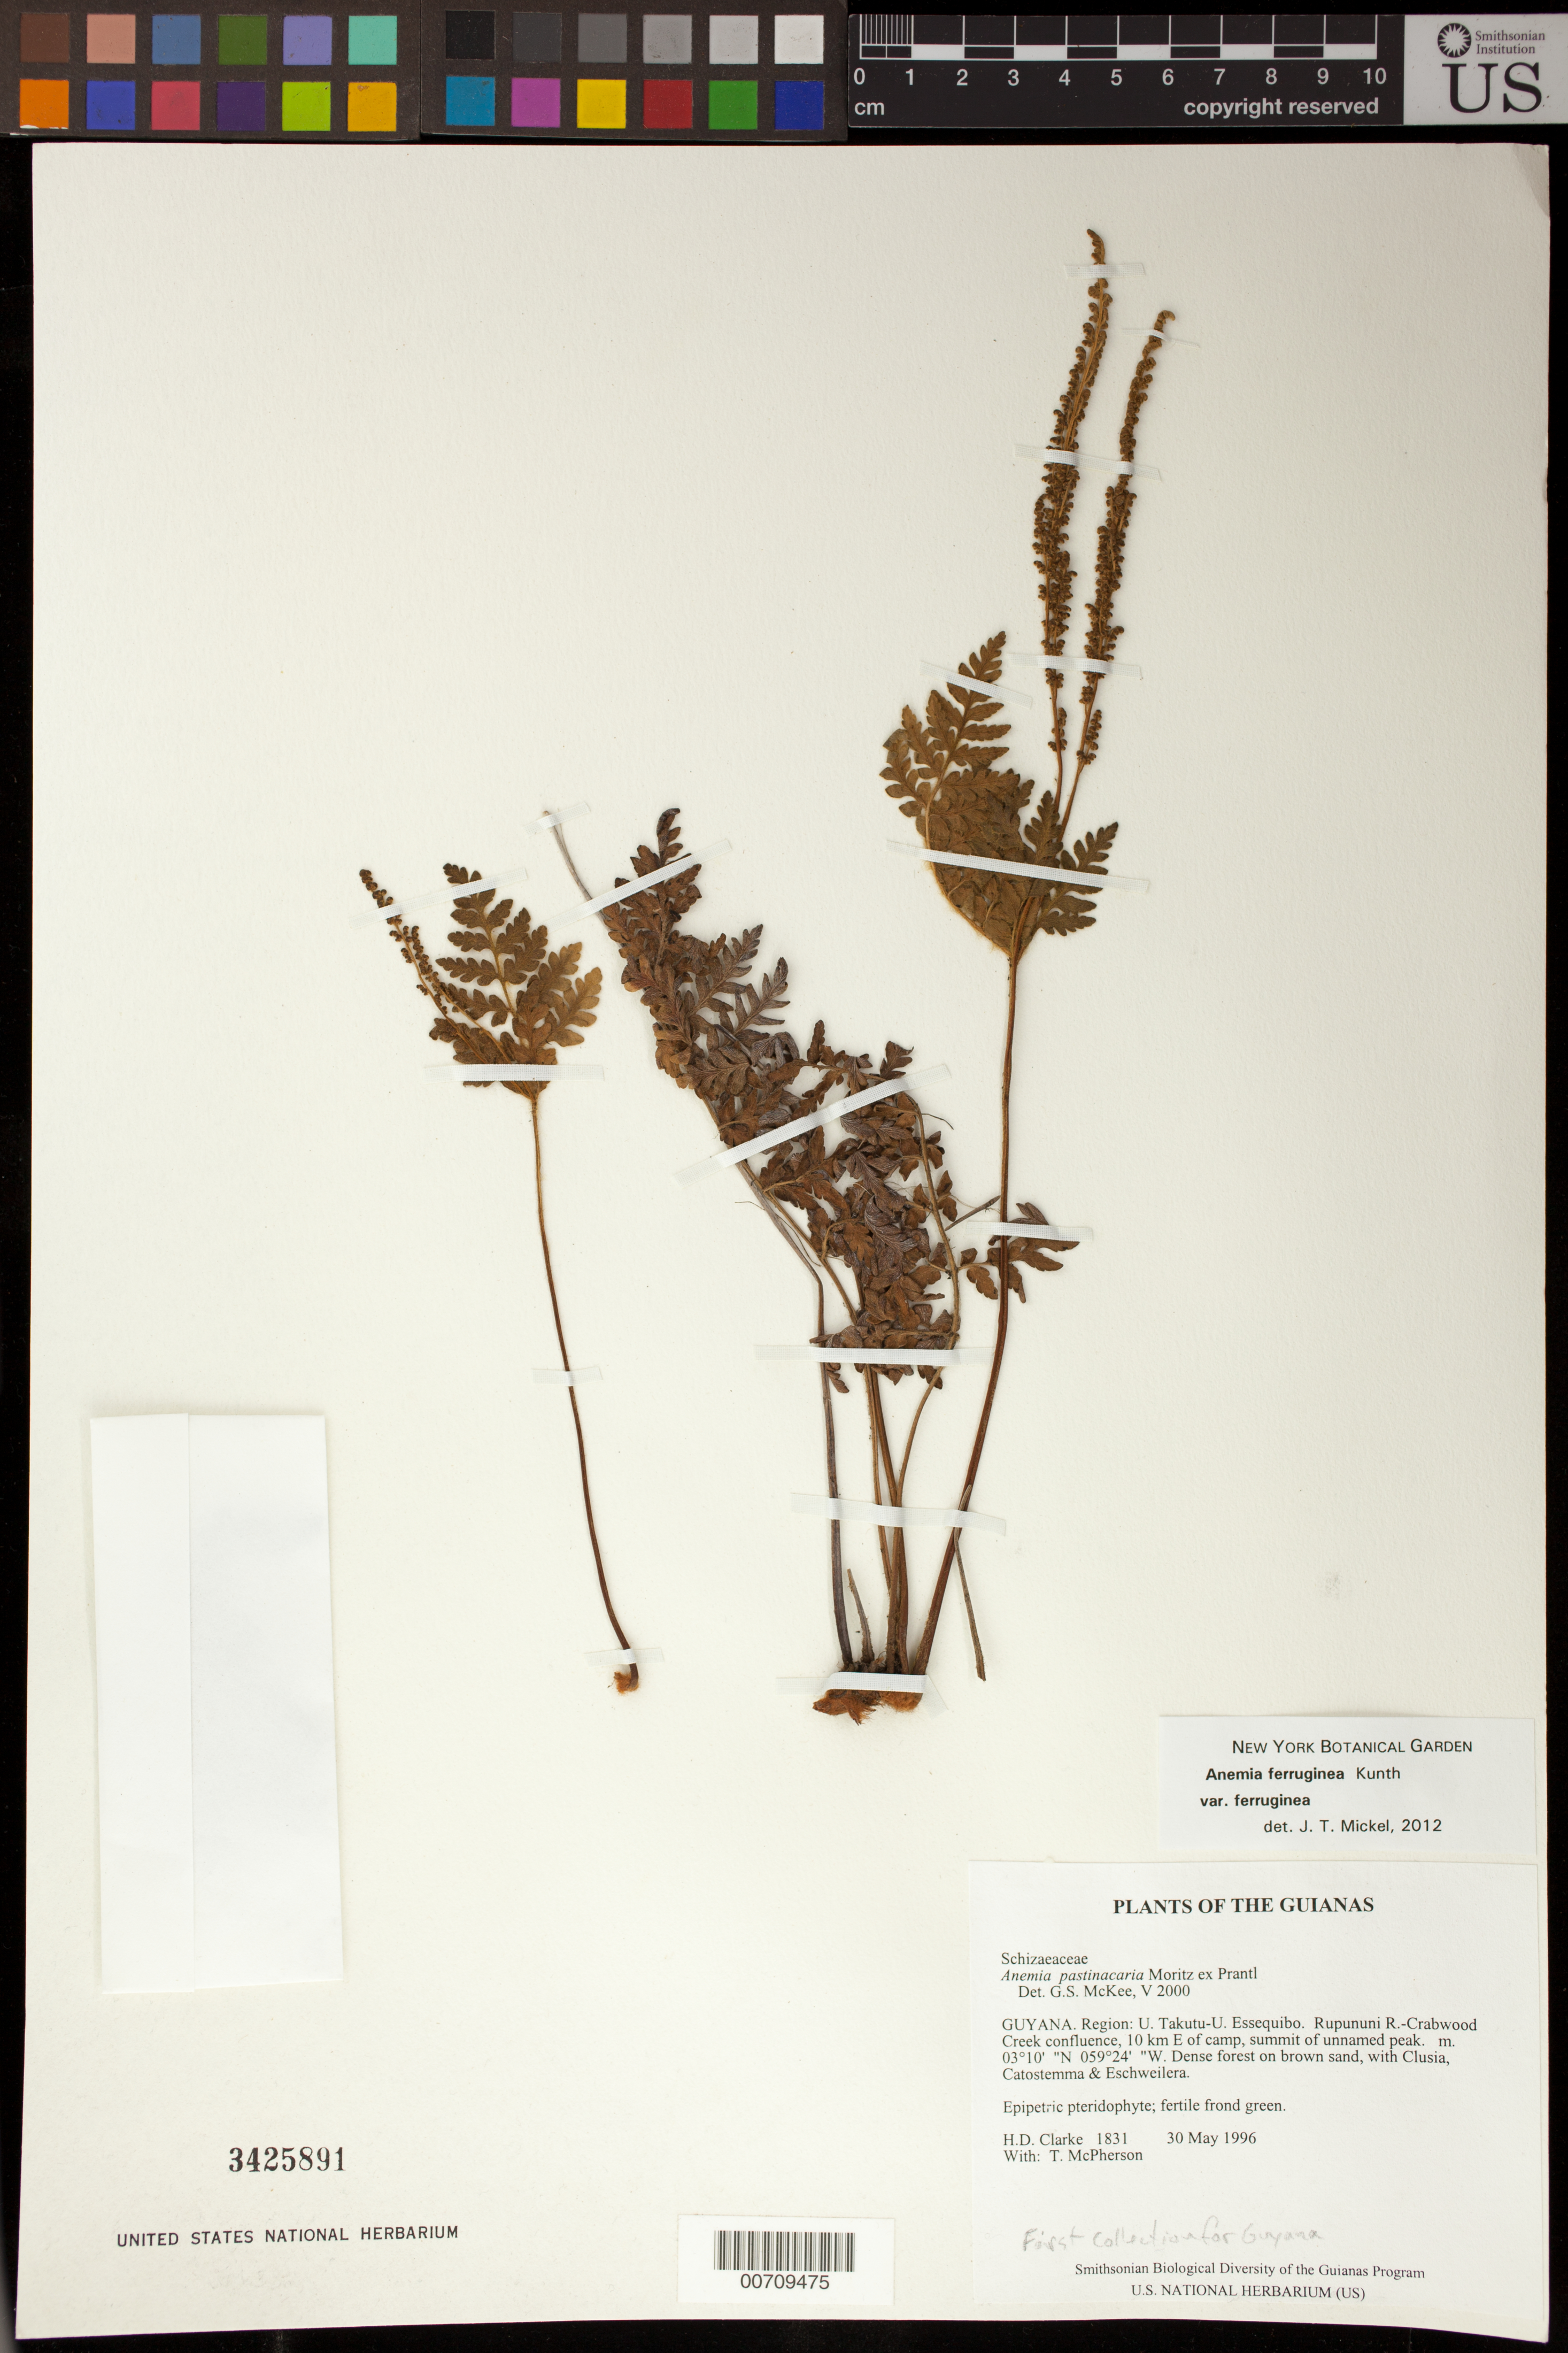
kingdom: Plantae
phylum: Tracheophyta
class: Polypodiopsida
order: Schizaeales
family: Anemiaceae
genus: Anemia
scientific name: Anemia ferruginea var. ferruginea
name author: Kunth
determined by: Mickel, J. T., (NY), New York Botanical Garden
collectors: H. D. Clarke & T. McPherson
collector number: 1831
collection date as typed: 30 May 1996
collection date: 1996-05-30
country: Guyana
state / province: U. Takutu-U. Essequibo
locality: Rupununi R.-Crabwood Creek confluence, 10 km E of camp, summit of unnamed peak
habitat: Dense forest on brown sand, with Clusia, Catostemma & Eschweilera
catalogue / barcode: US 3425891